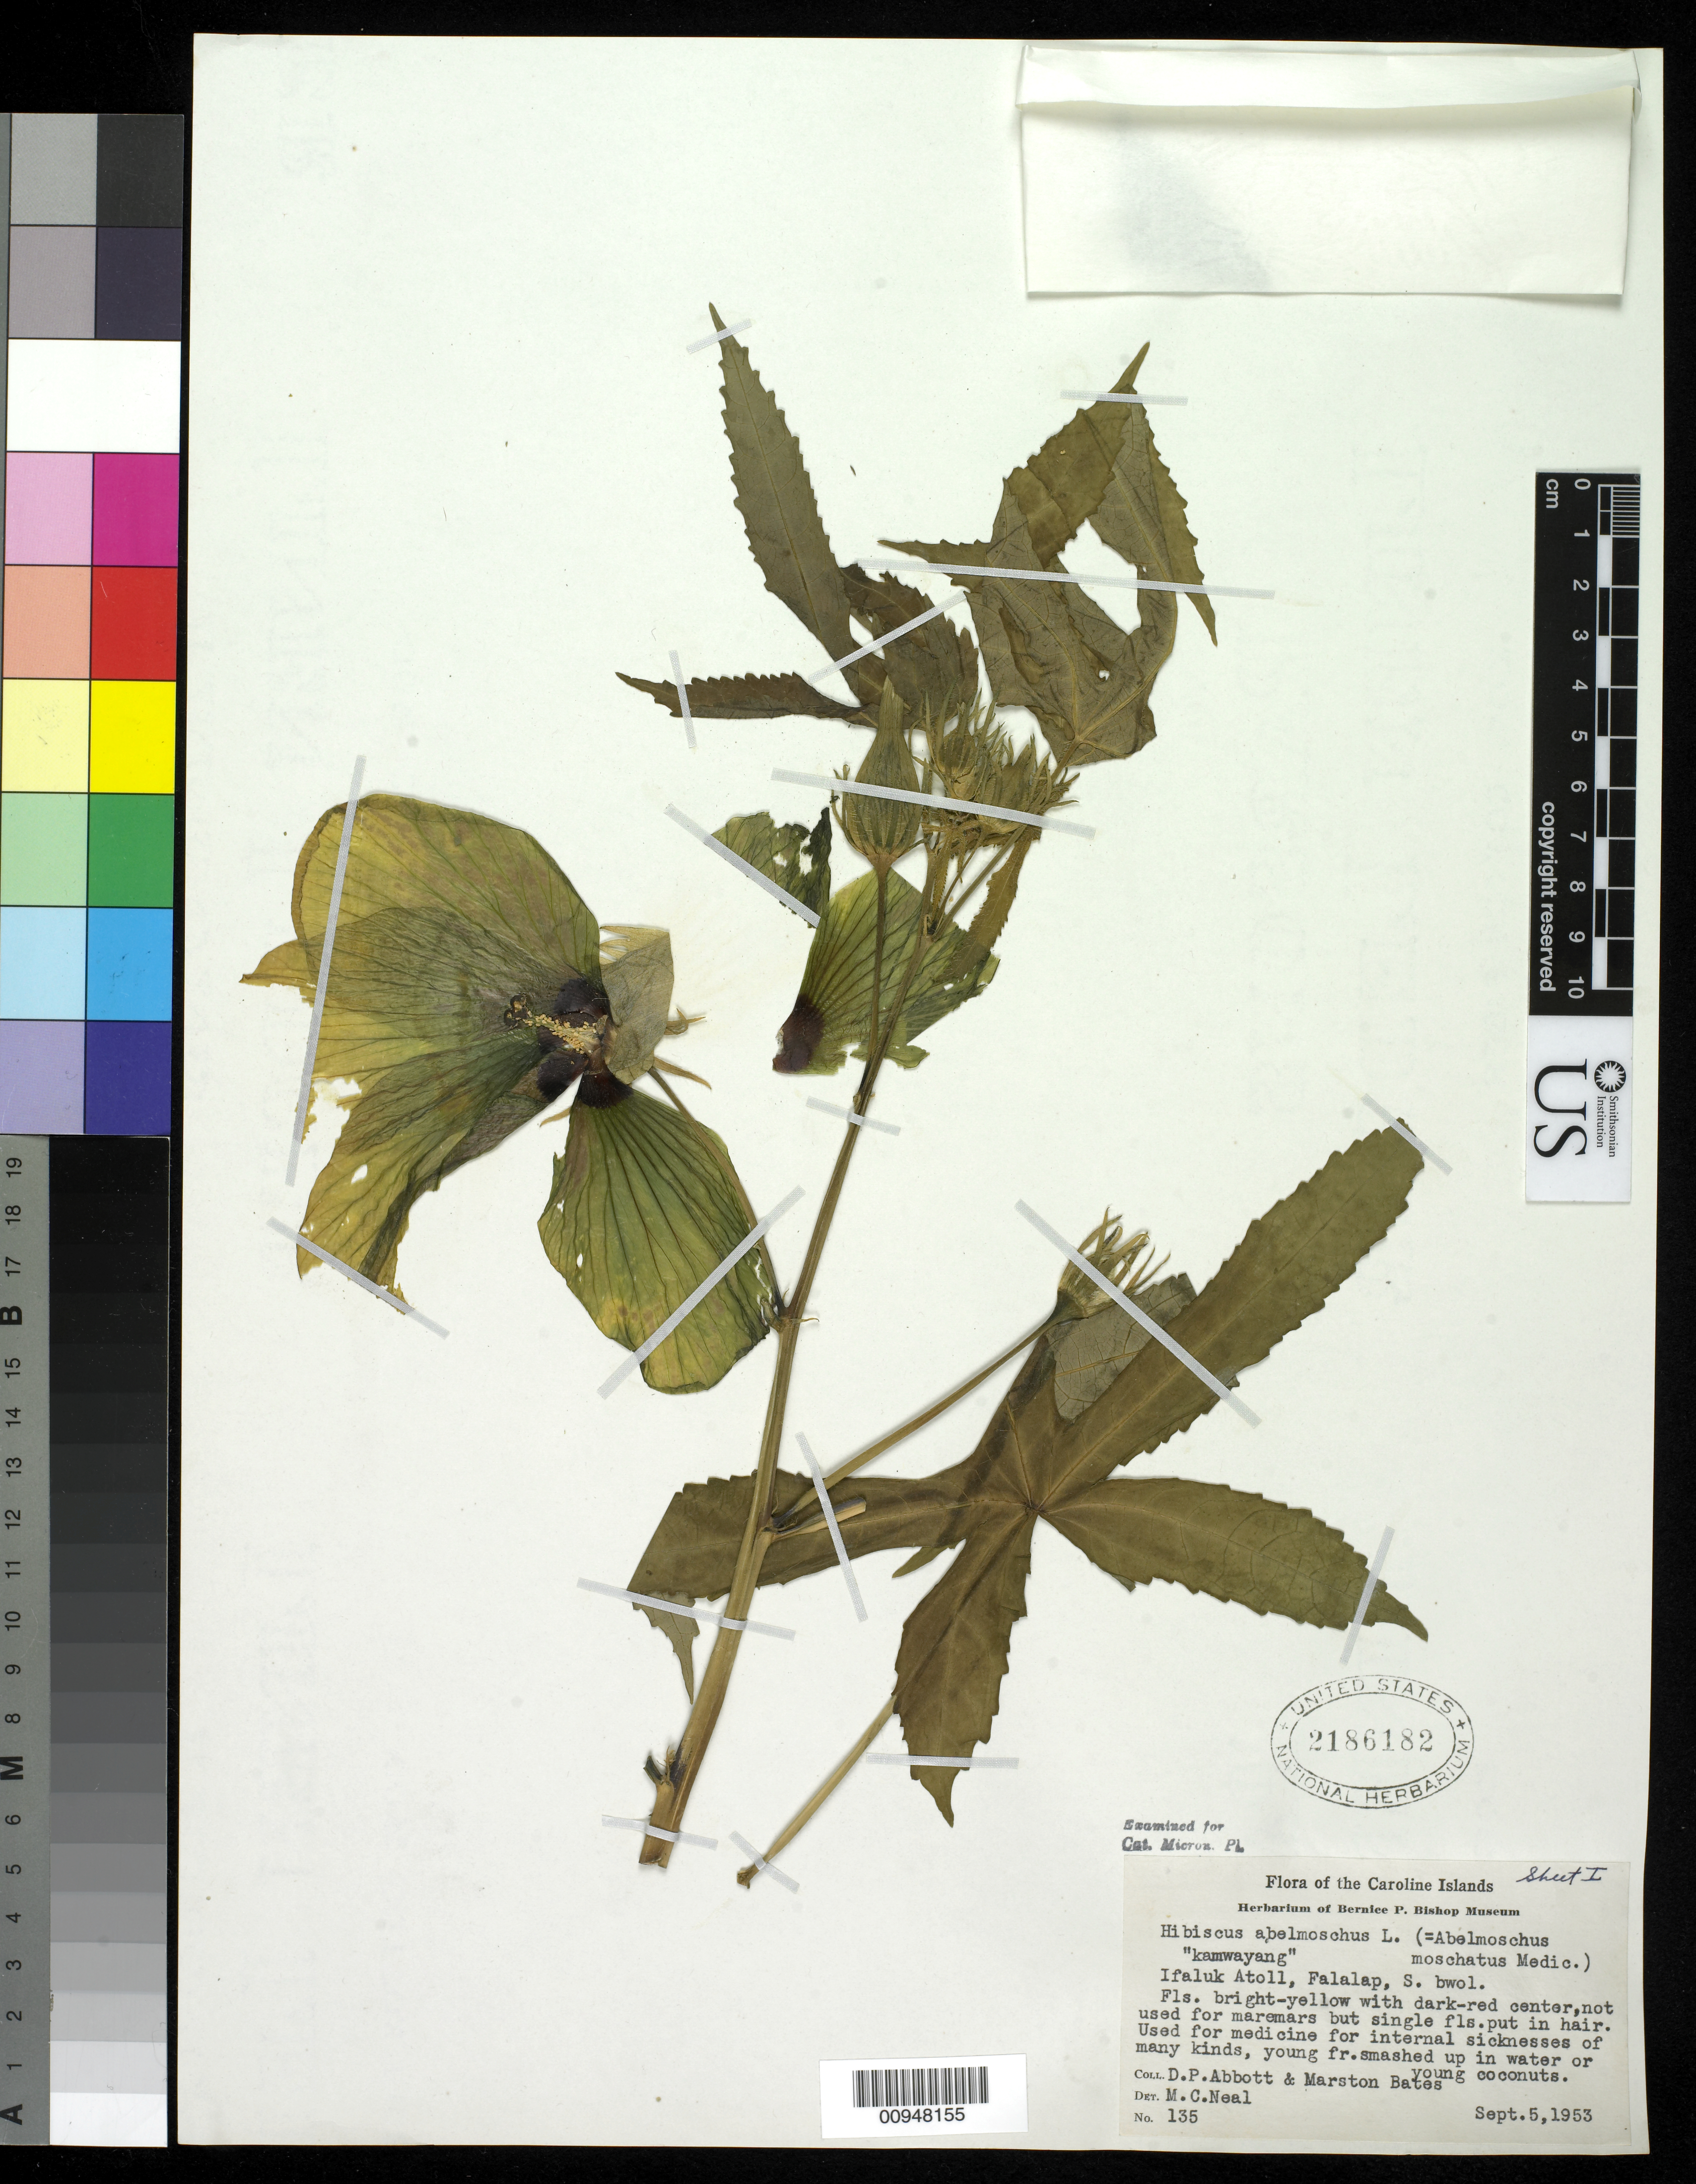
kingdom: Plantae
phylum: Tracheophyta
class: Magnoliopsida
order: Malvales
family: Malvaceae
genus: Abelmoschus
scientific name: Abelmoschus moschatus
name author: Medik.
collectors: D. P. Abbott & M. Bates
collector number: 135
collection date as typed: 05 Sep 1953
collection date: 1953-09-05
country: Micronesia, Federated States of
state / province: Yap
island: Ifalik (Ifaluk) Atoll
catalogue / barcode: US 2186182